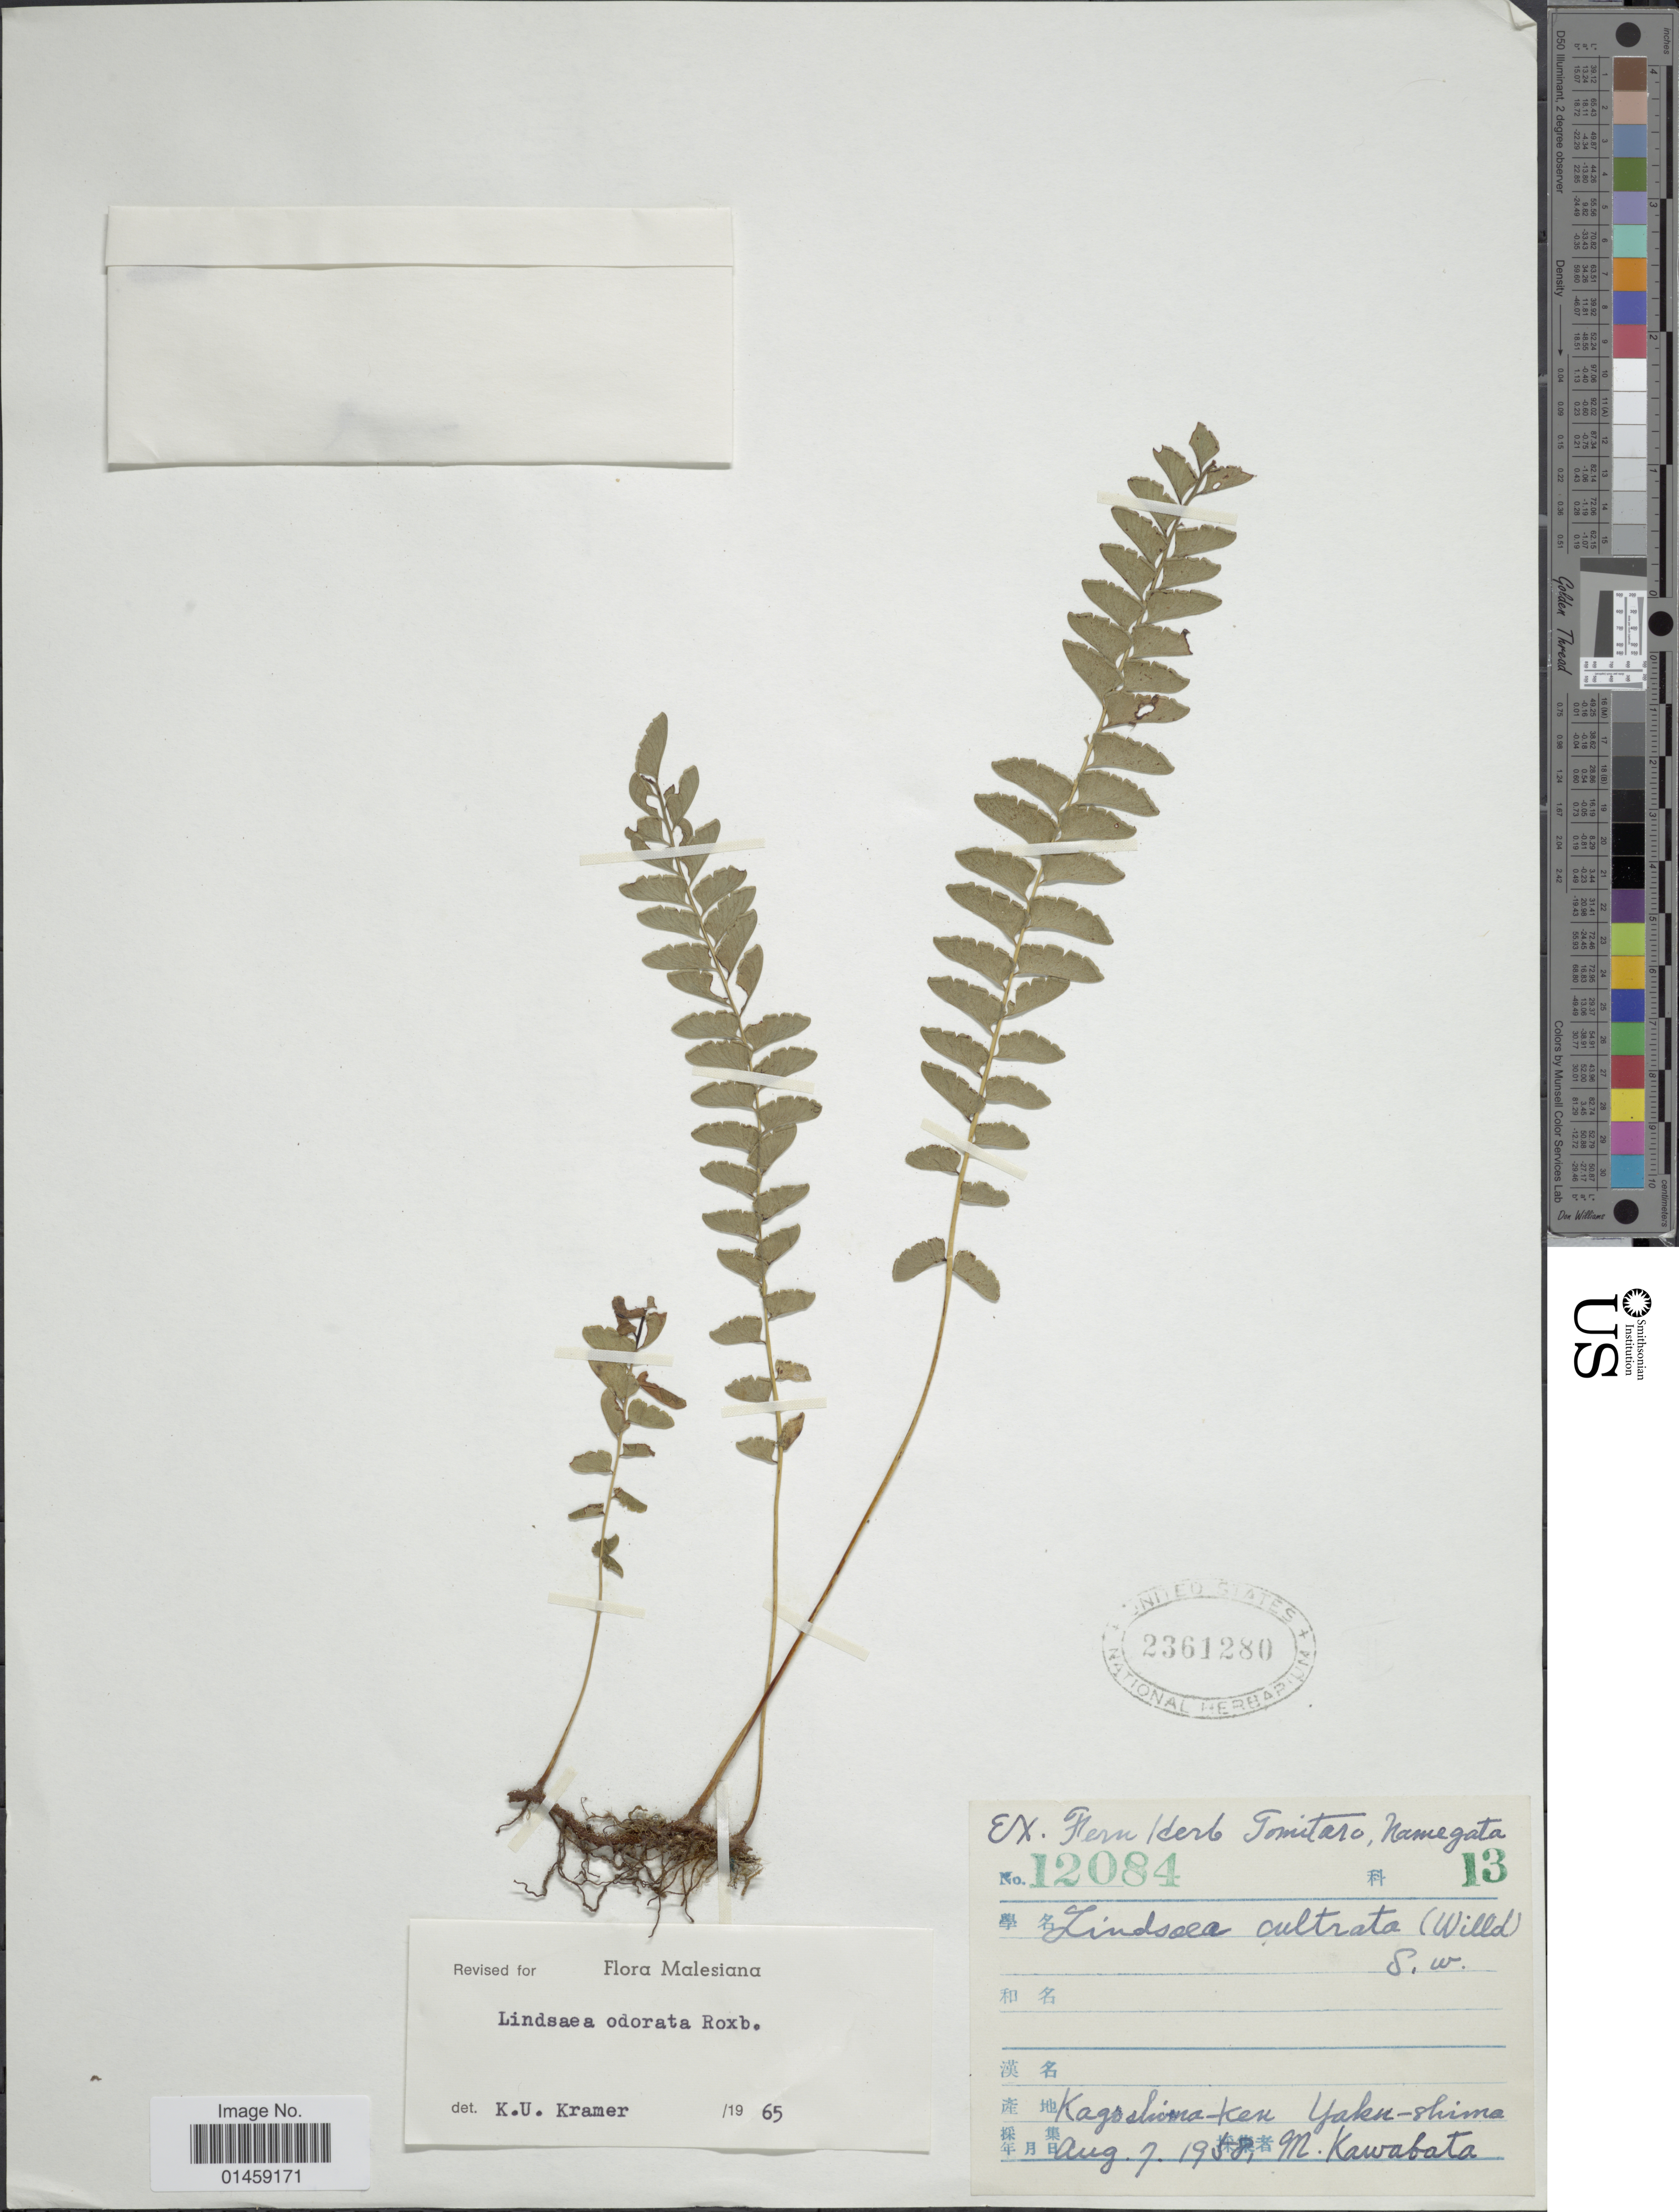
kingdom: Plantae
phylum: Tracheophyta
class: Polypodiopsida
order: Polypodiales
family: Lindsaeaceae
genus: Lindsaea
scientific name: Lindsaea odorata var. odorata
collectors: M. Kawabata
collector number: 12084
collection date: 1958-08-07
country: Japan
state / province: Kagosima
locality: Kogoshima-ken. Yaky-shima.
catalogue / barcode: US 2361280